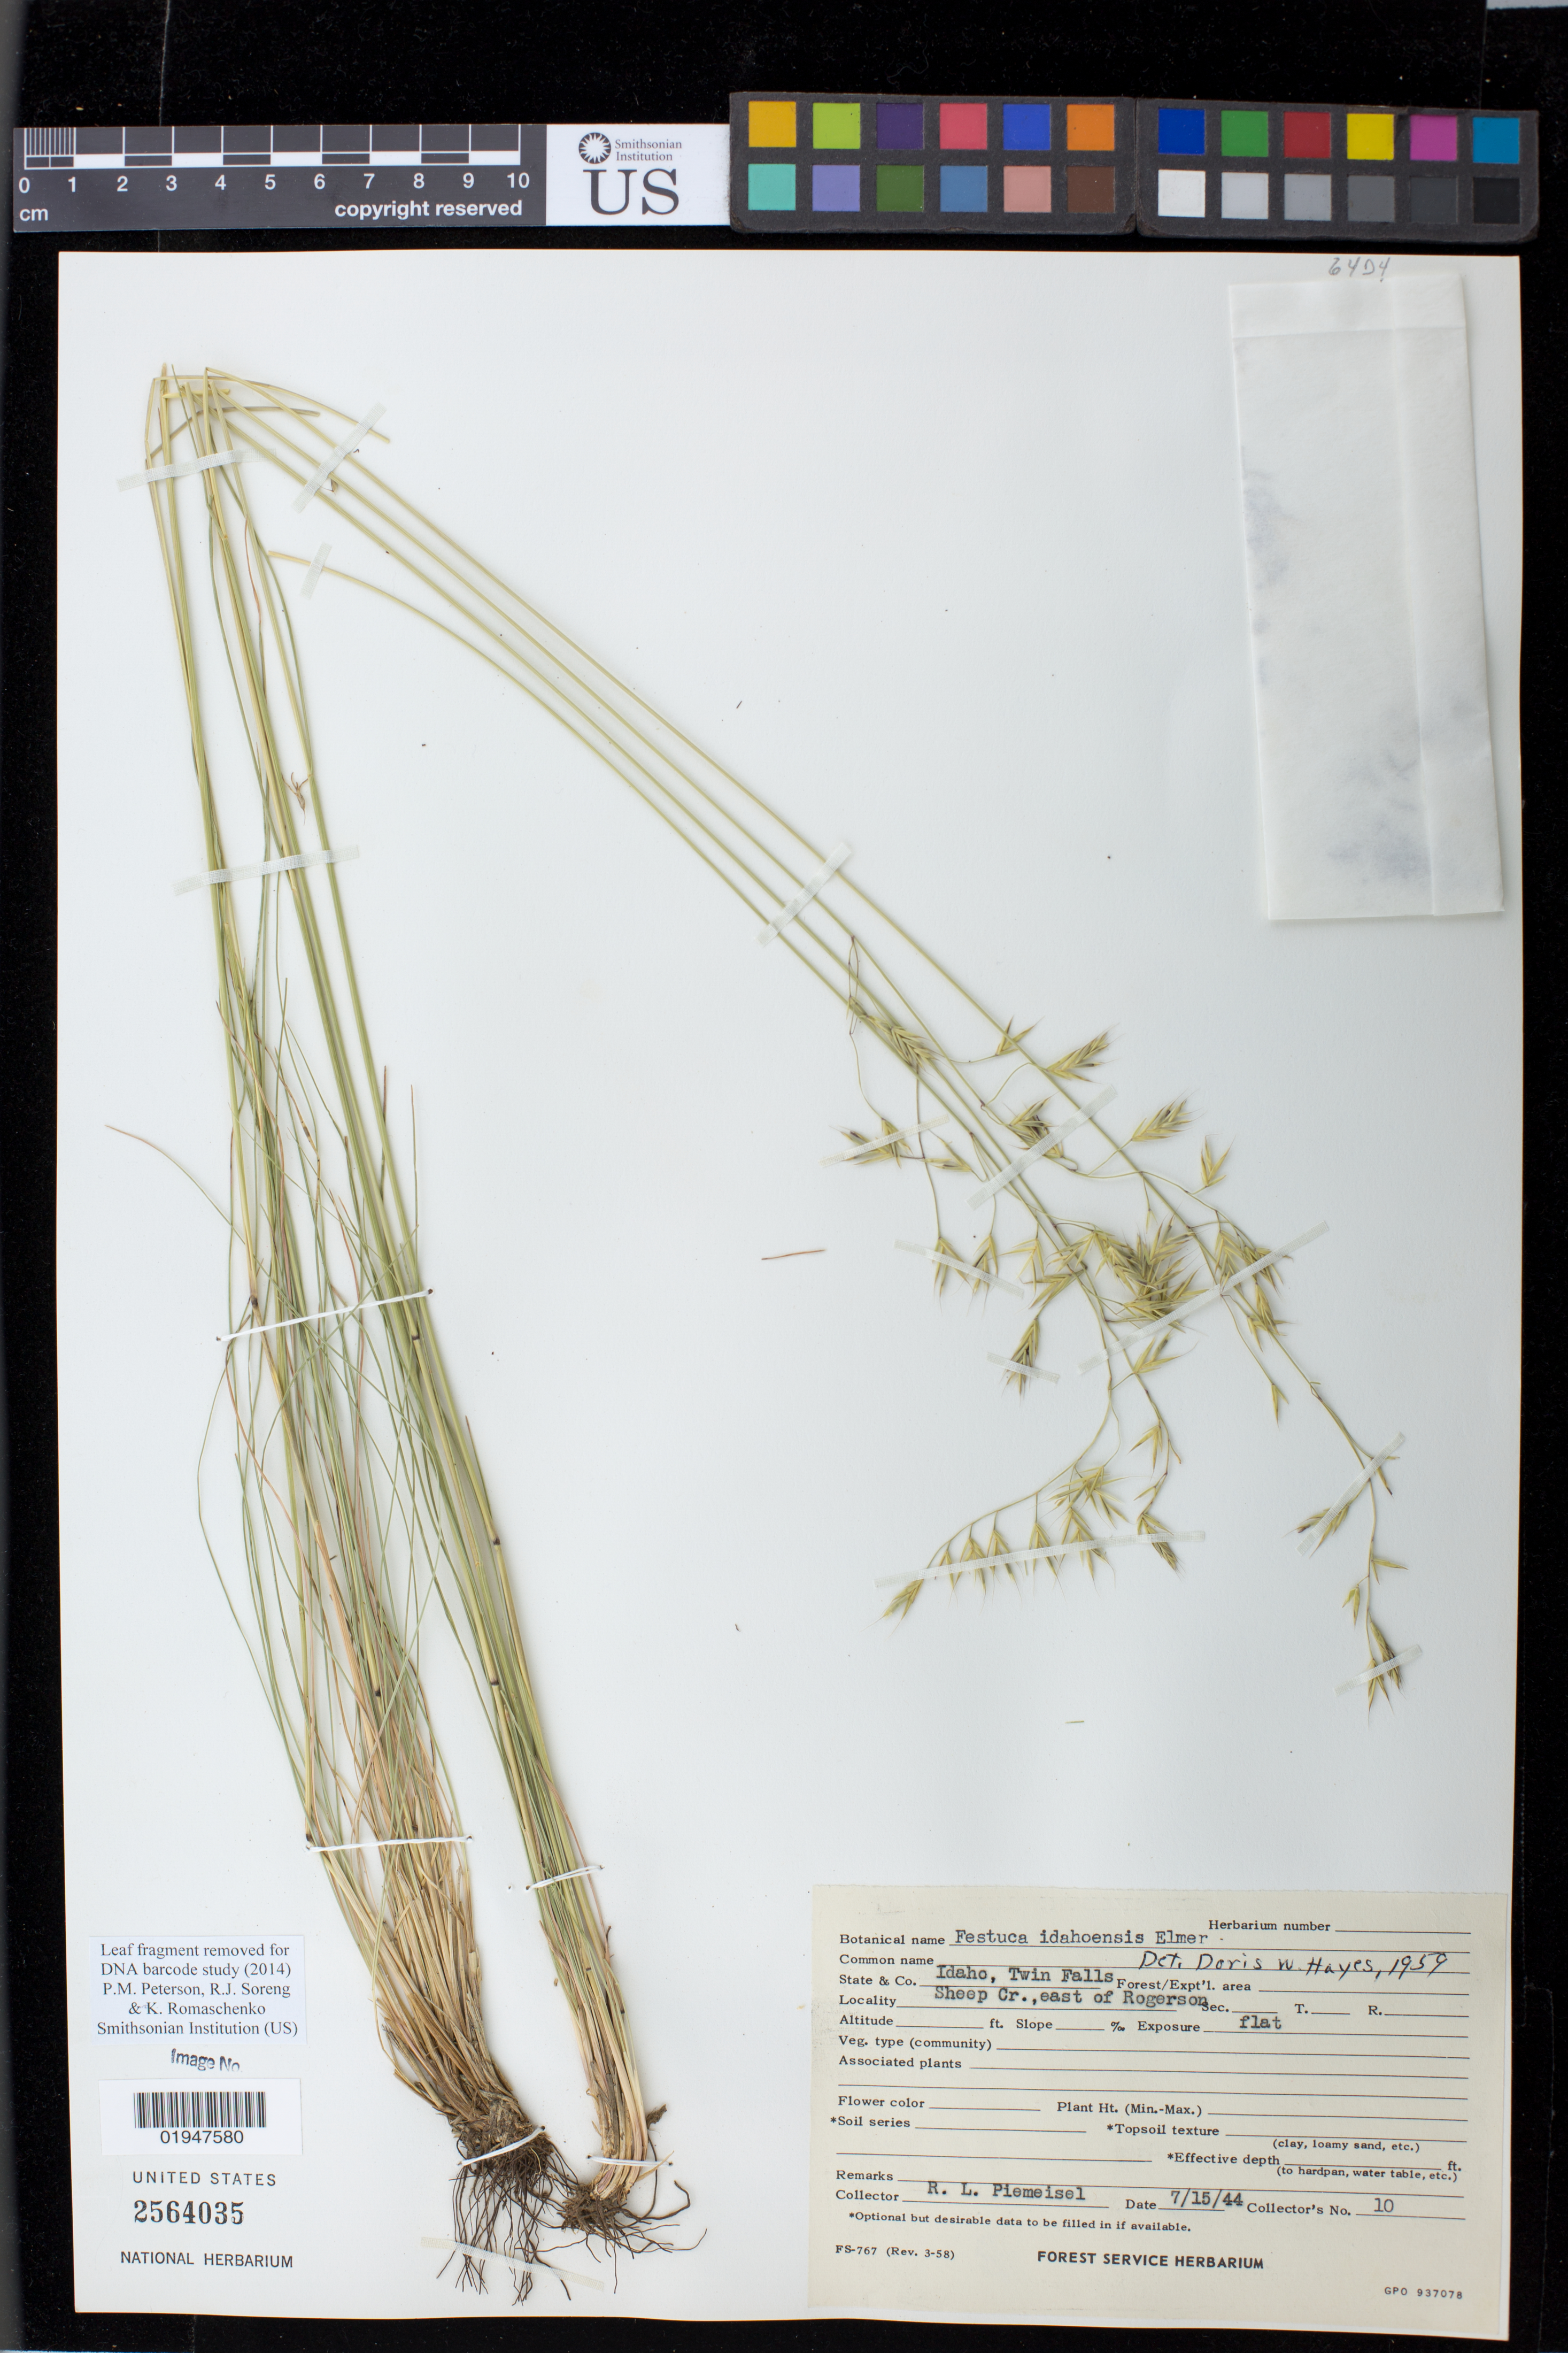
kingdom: Plantae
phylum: Tracheophyta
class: Liliopsida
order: Poales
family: Poaceae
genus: Festuca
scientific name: Festuca idahoensis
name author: Elmer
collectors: R. L. Piemeisel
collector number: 10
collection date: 1944-07-15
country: United States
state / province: Idaho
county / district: Twin Falls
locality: Sheep Cr., east of Rogerson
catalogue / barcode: US 2564035